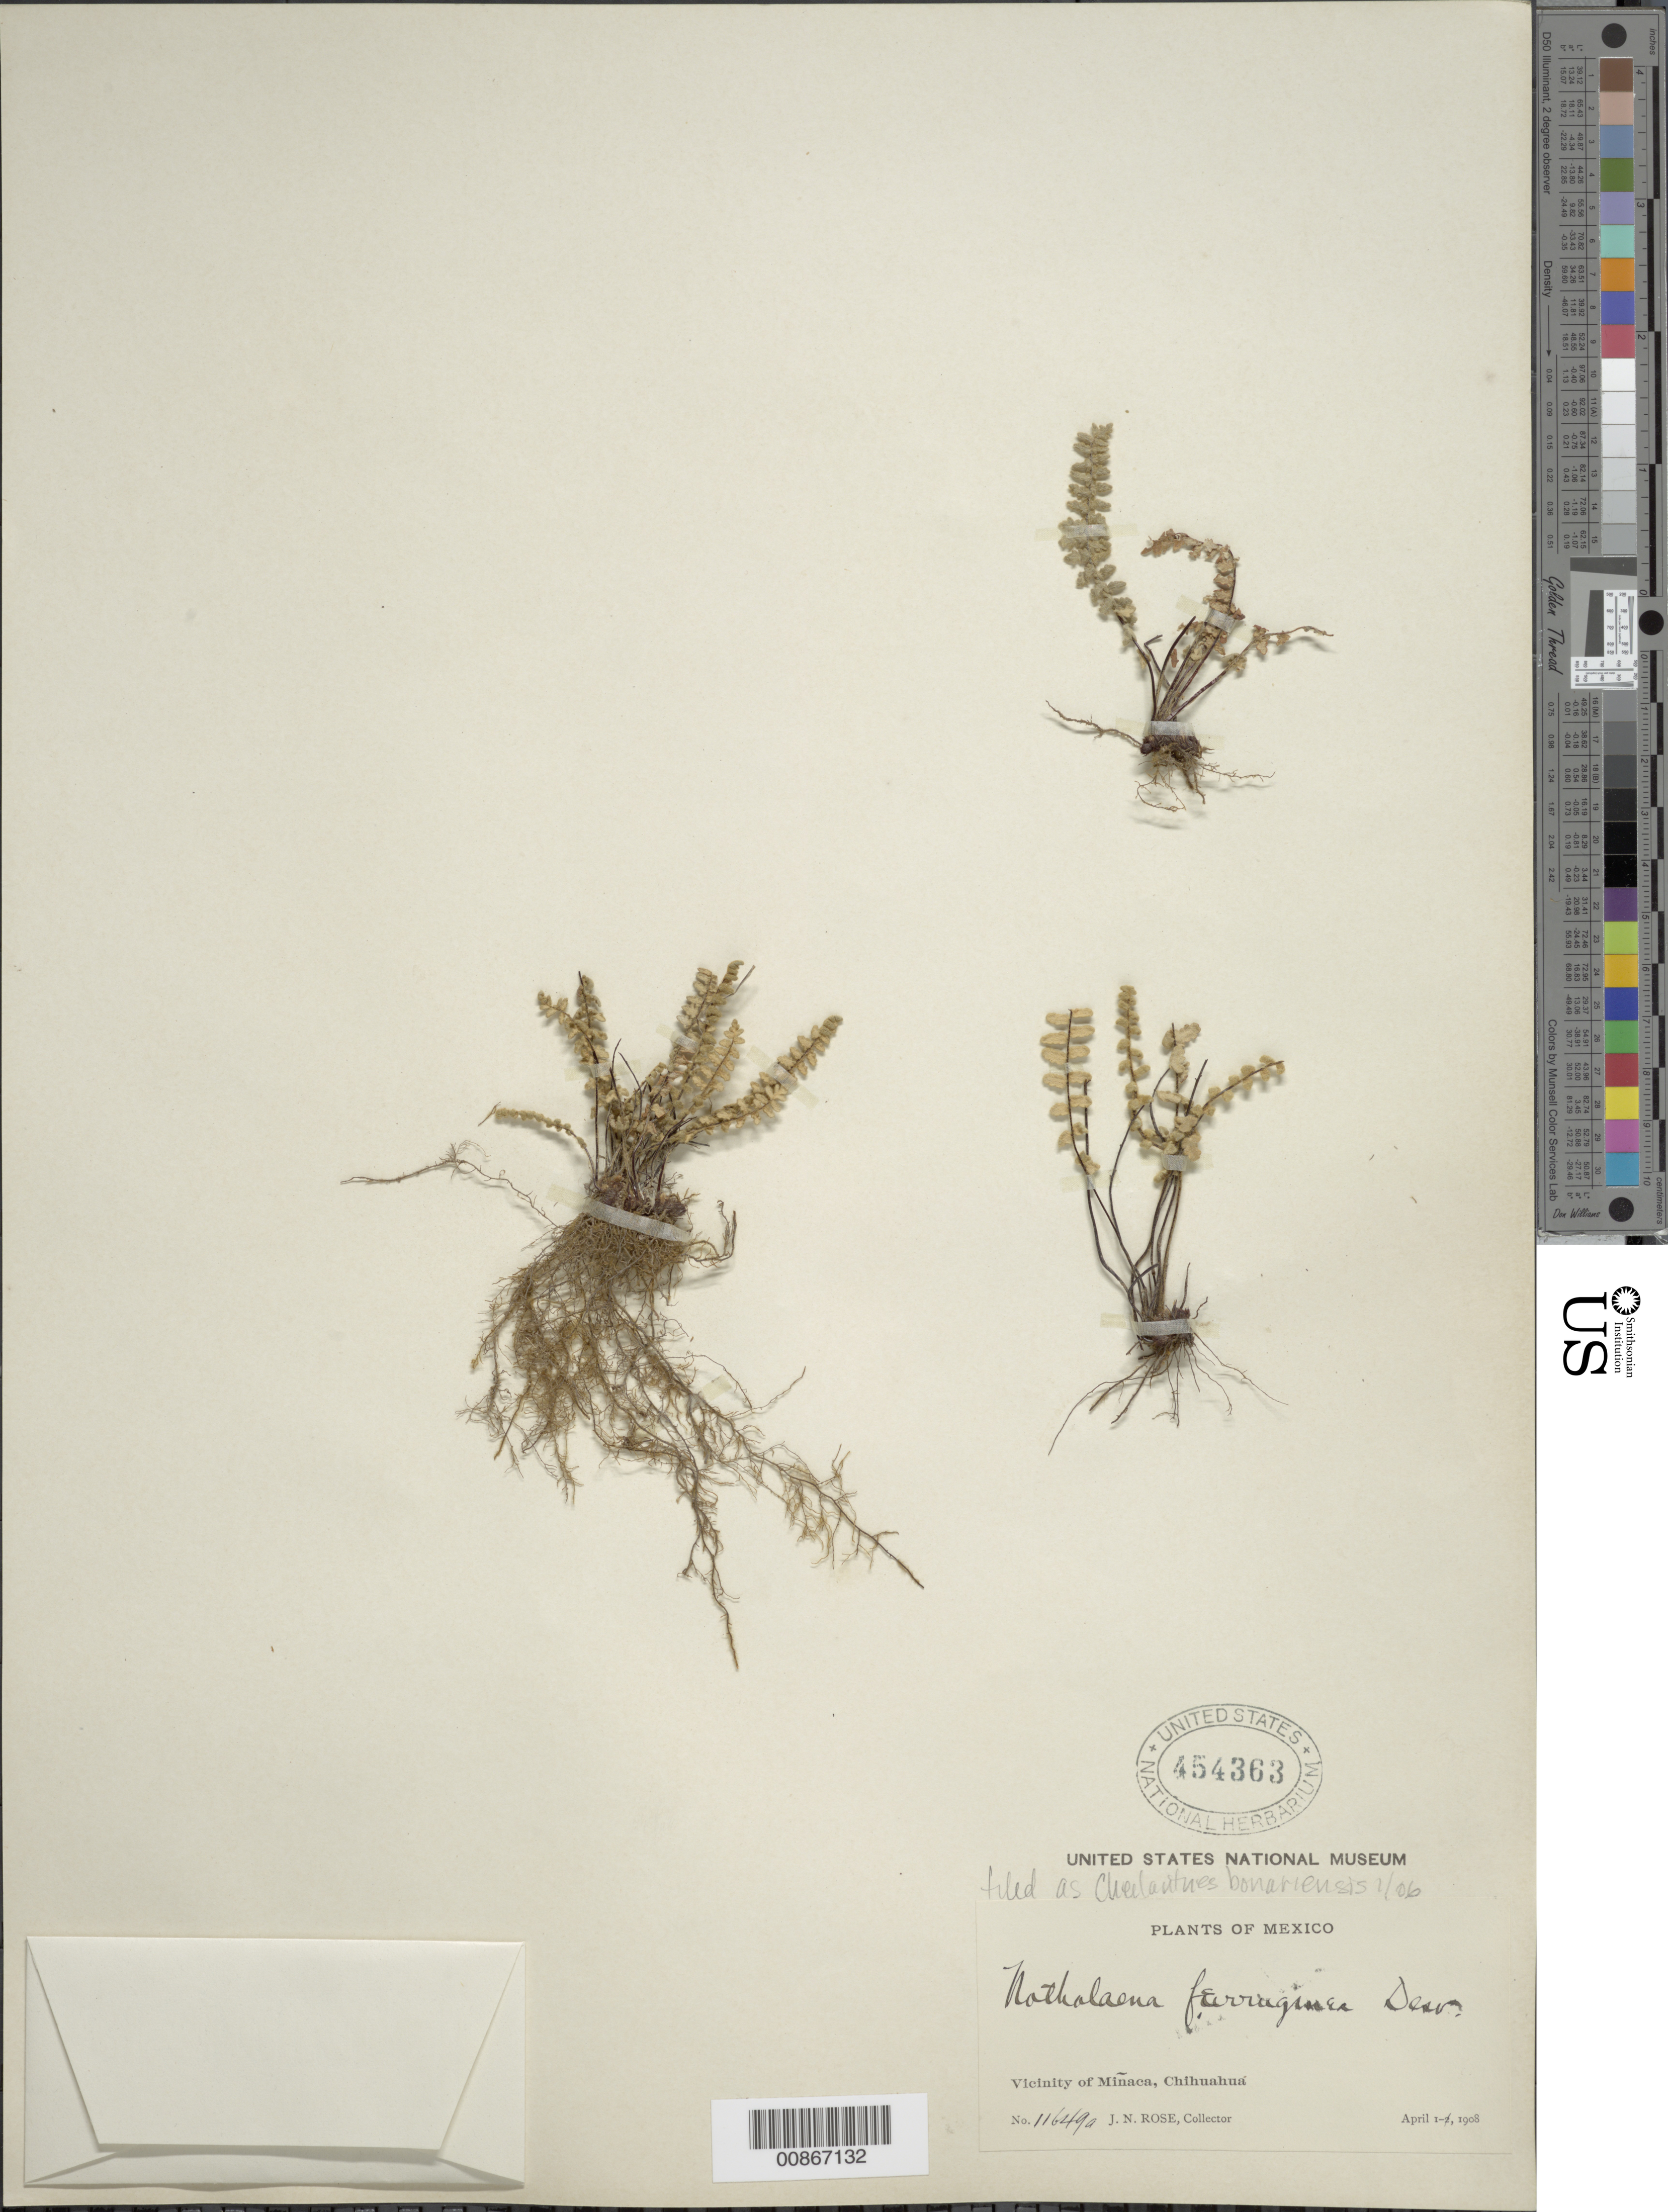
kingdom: Plantae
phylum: Tracheophyta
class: Polypodiopsida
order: Polypodiales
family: Pteridaceae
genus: Myriopteris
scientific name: Myriopteris aurea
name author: (Poir.) Grusz & Windham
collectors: J. N. Rose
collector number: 11649 a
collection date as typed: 01 Apr 1908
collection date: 1908-04-01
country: Mexico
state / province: Chihuahua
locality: Vicinity of Miñaca, Chihuahua.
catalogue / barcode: US 454363